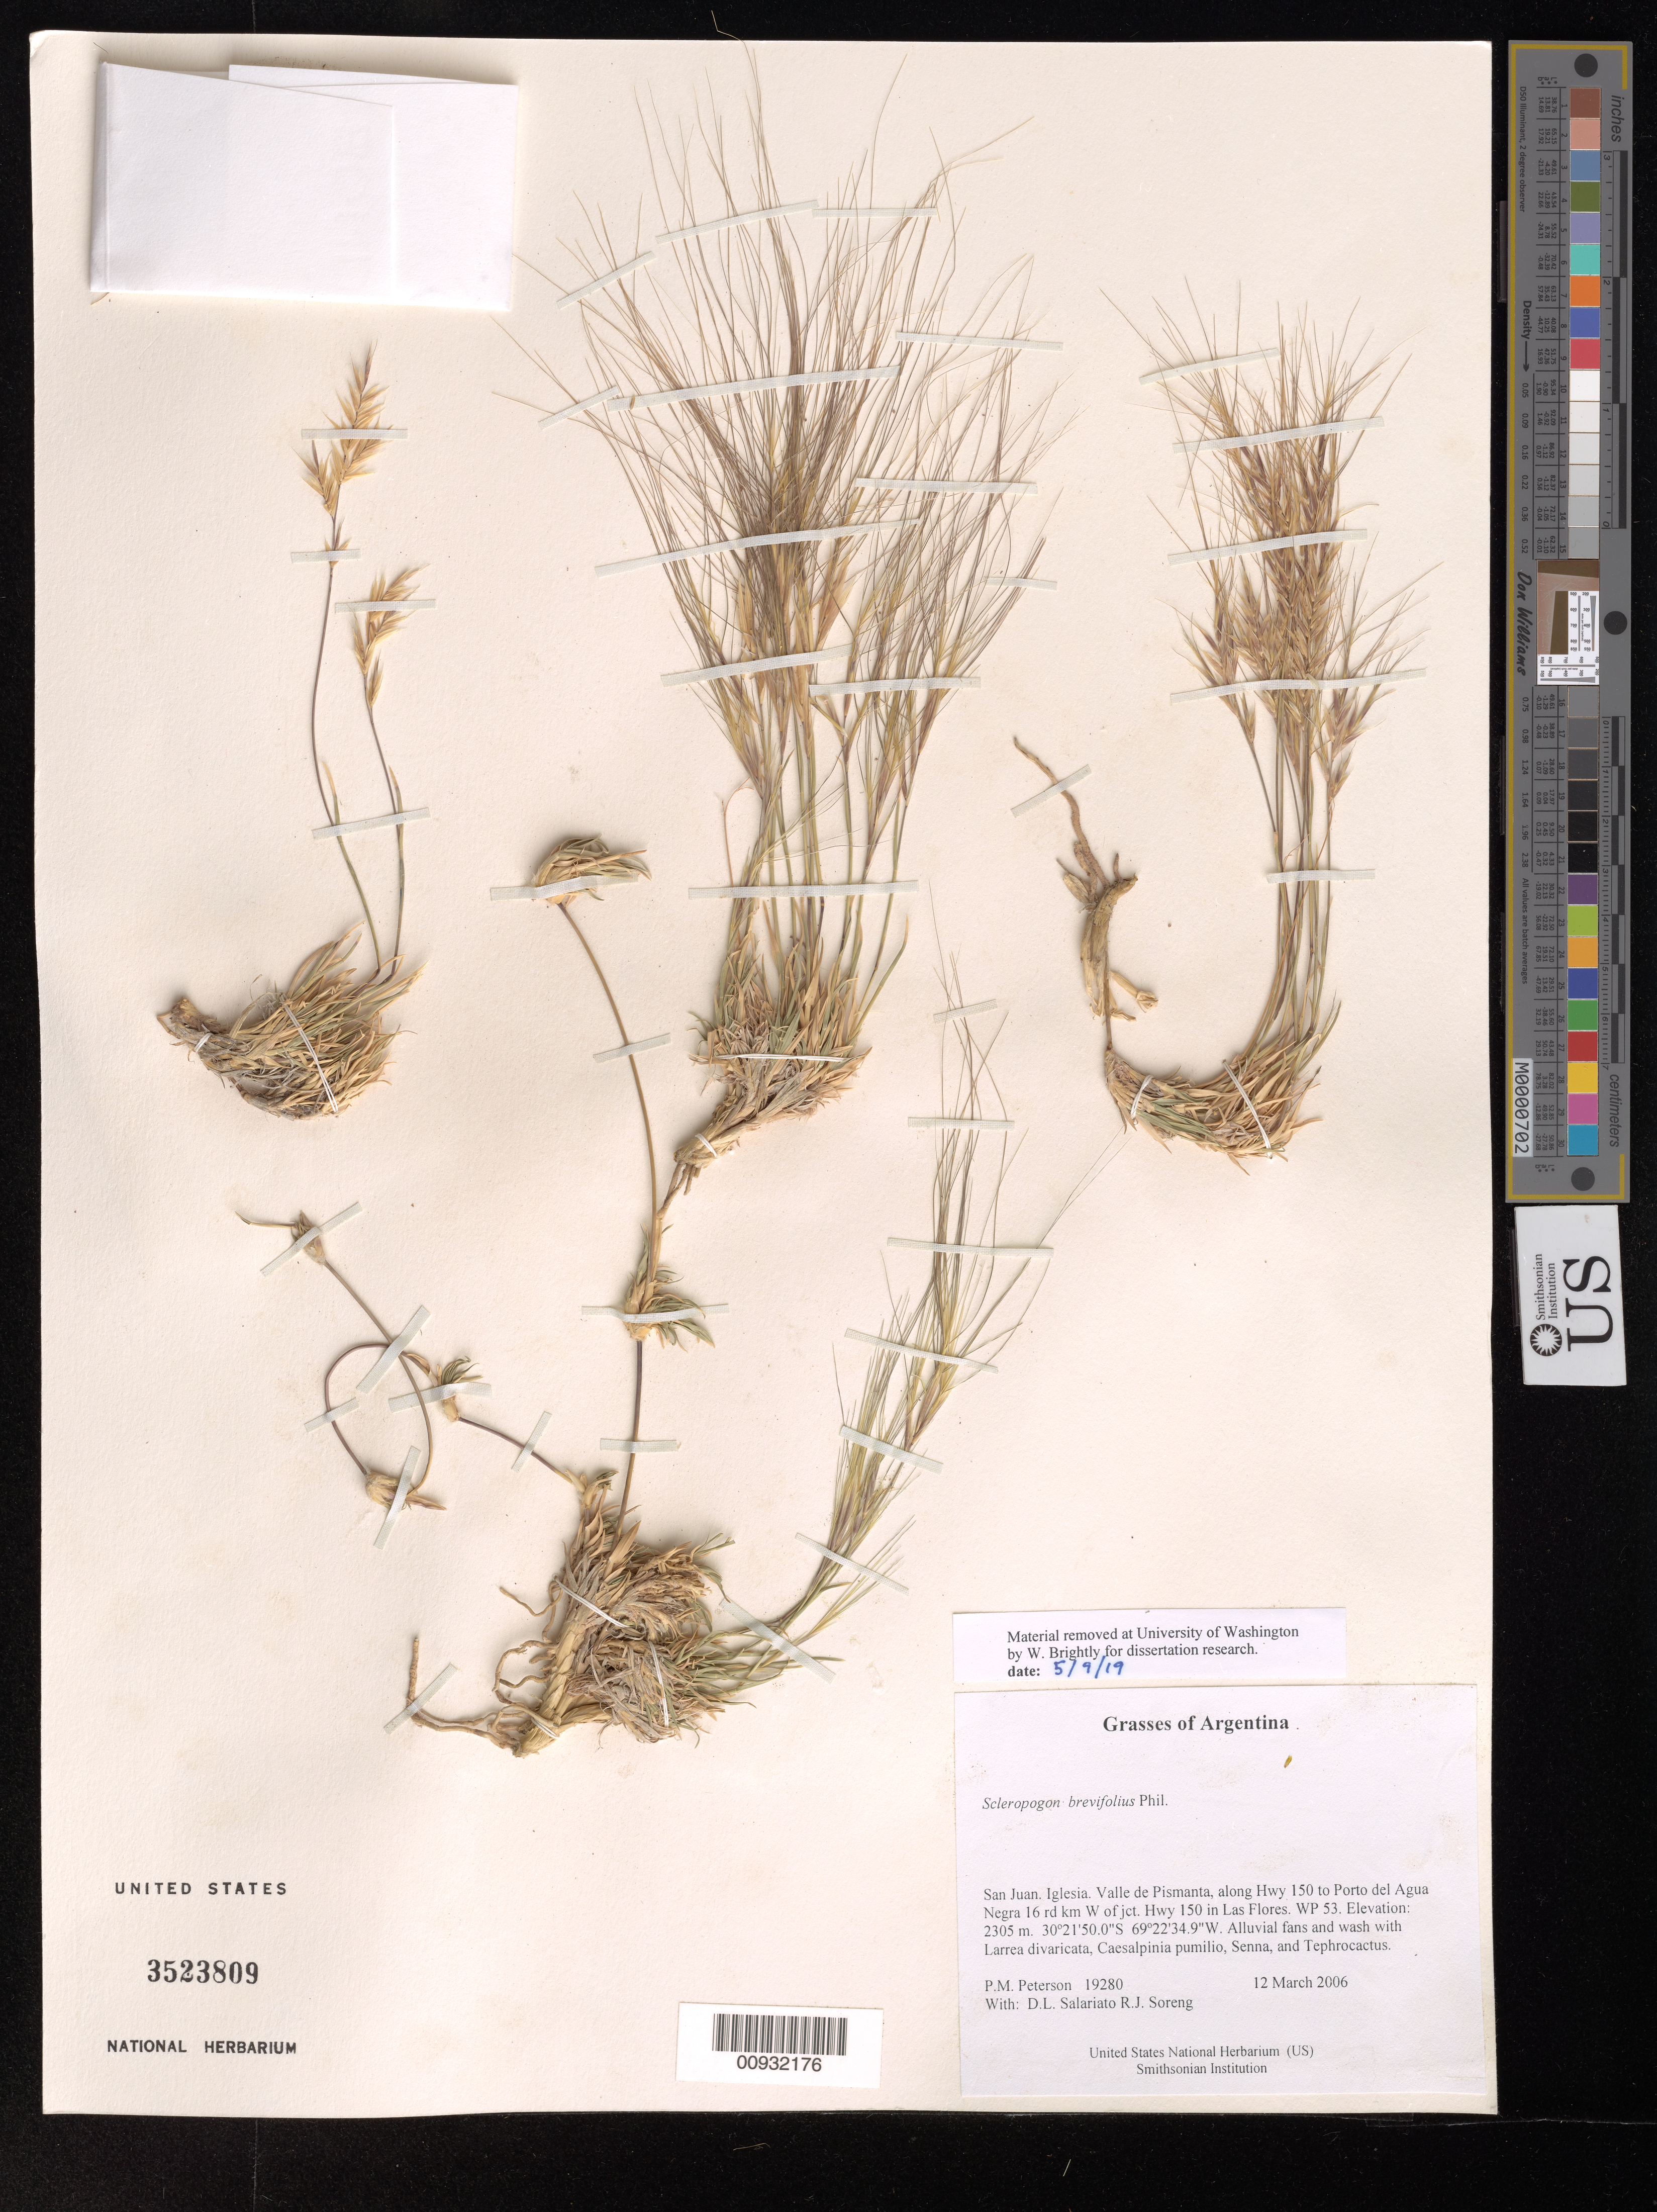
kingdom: Plantae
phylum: Tracheophyta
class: Liliopsida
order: Poales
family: Poaceae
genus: Scleropogon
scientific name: Scleropogon brevifolius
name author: Phil.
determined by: Rúgolo de Agrasar, Z. E.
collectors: P. M. Peterson, R. J. Soreng, D. Salariato & A. Panizza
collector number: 19280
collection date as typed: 12 Mar 2006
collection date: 2006-03-12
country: Argentina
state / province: San Juan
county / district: Iglesia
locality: Valle de Pismanta, along Hwy 150 to Porto del Agua Negra 16 rd km W of jct. Hwy 150 in Las Flores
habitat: Alluvial fans and wash with Larrea divaricata, Caesalpinia pumilio, Senna, and Tephrocactus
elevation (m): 2305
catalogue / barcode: US 3523809